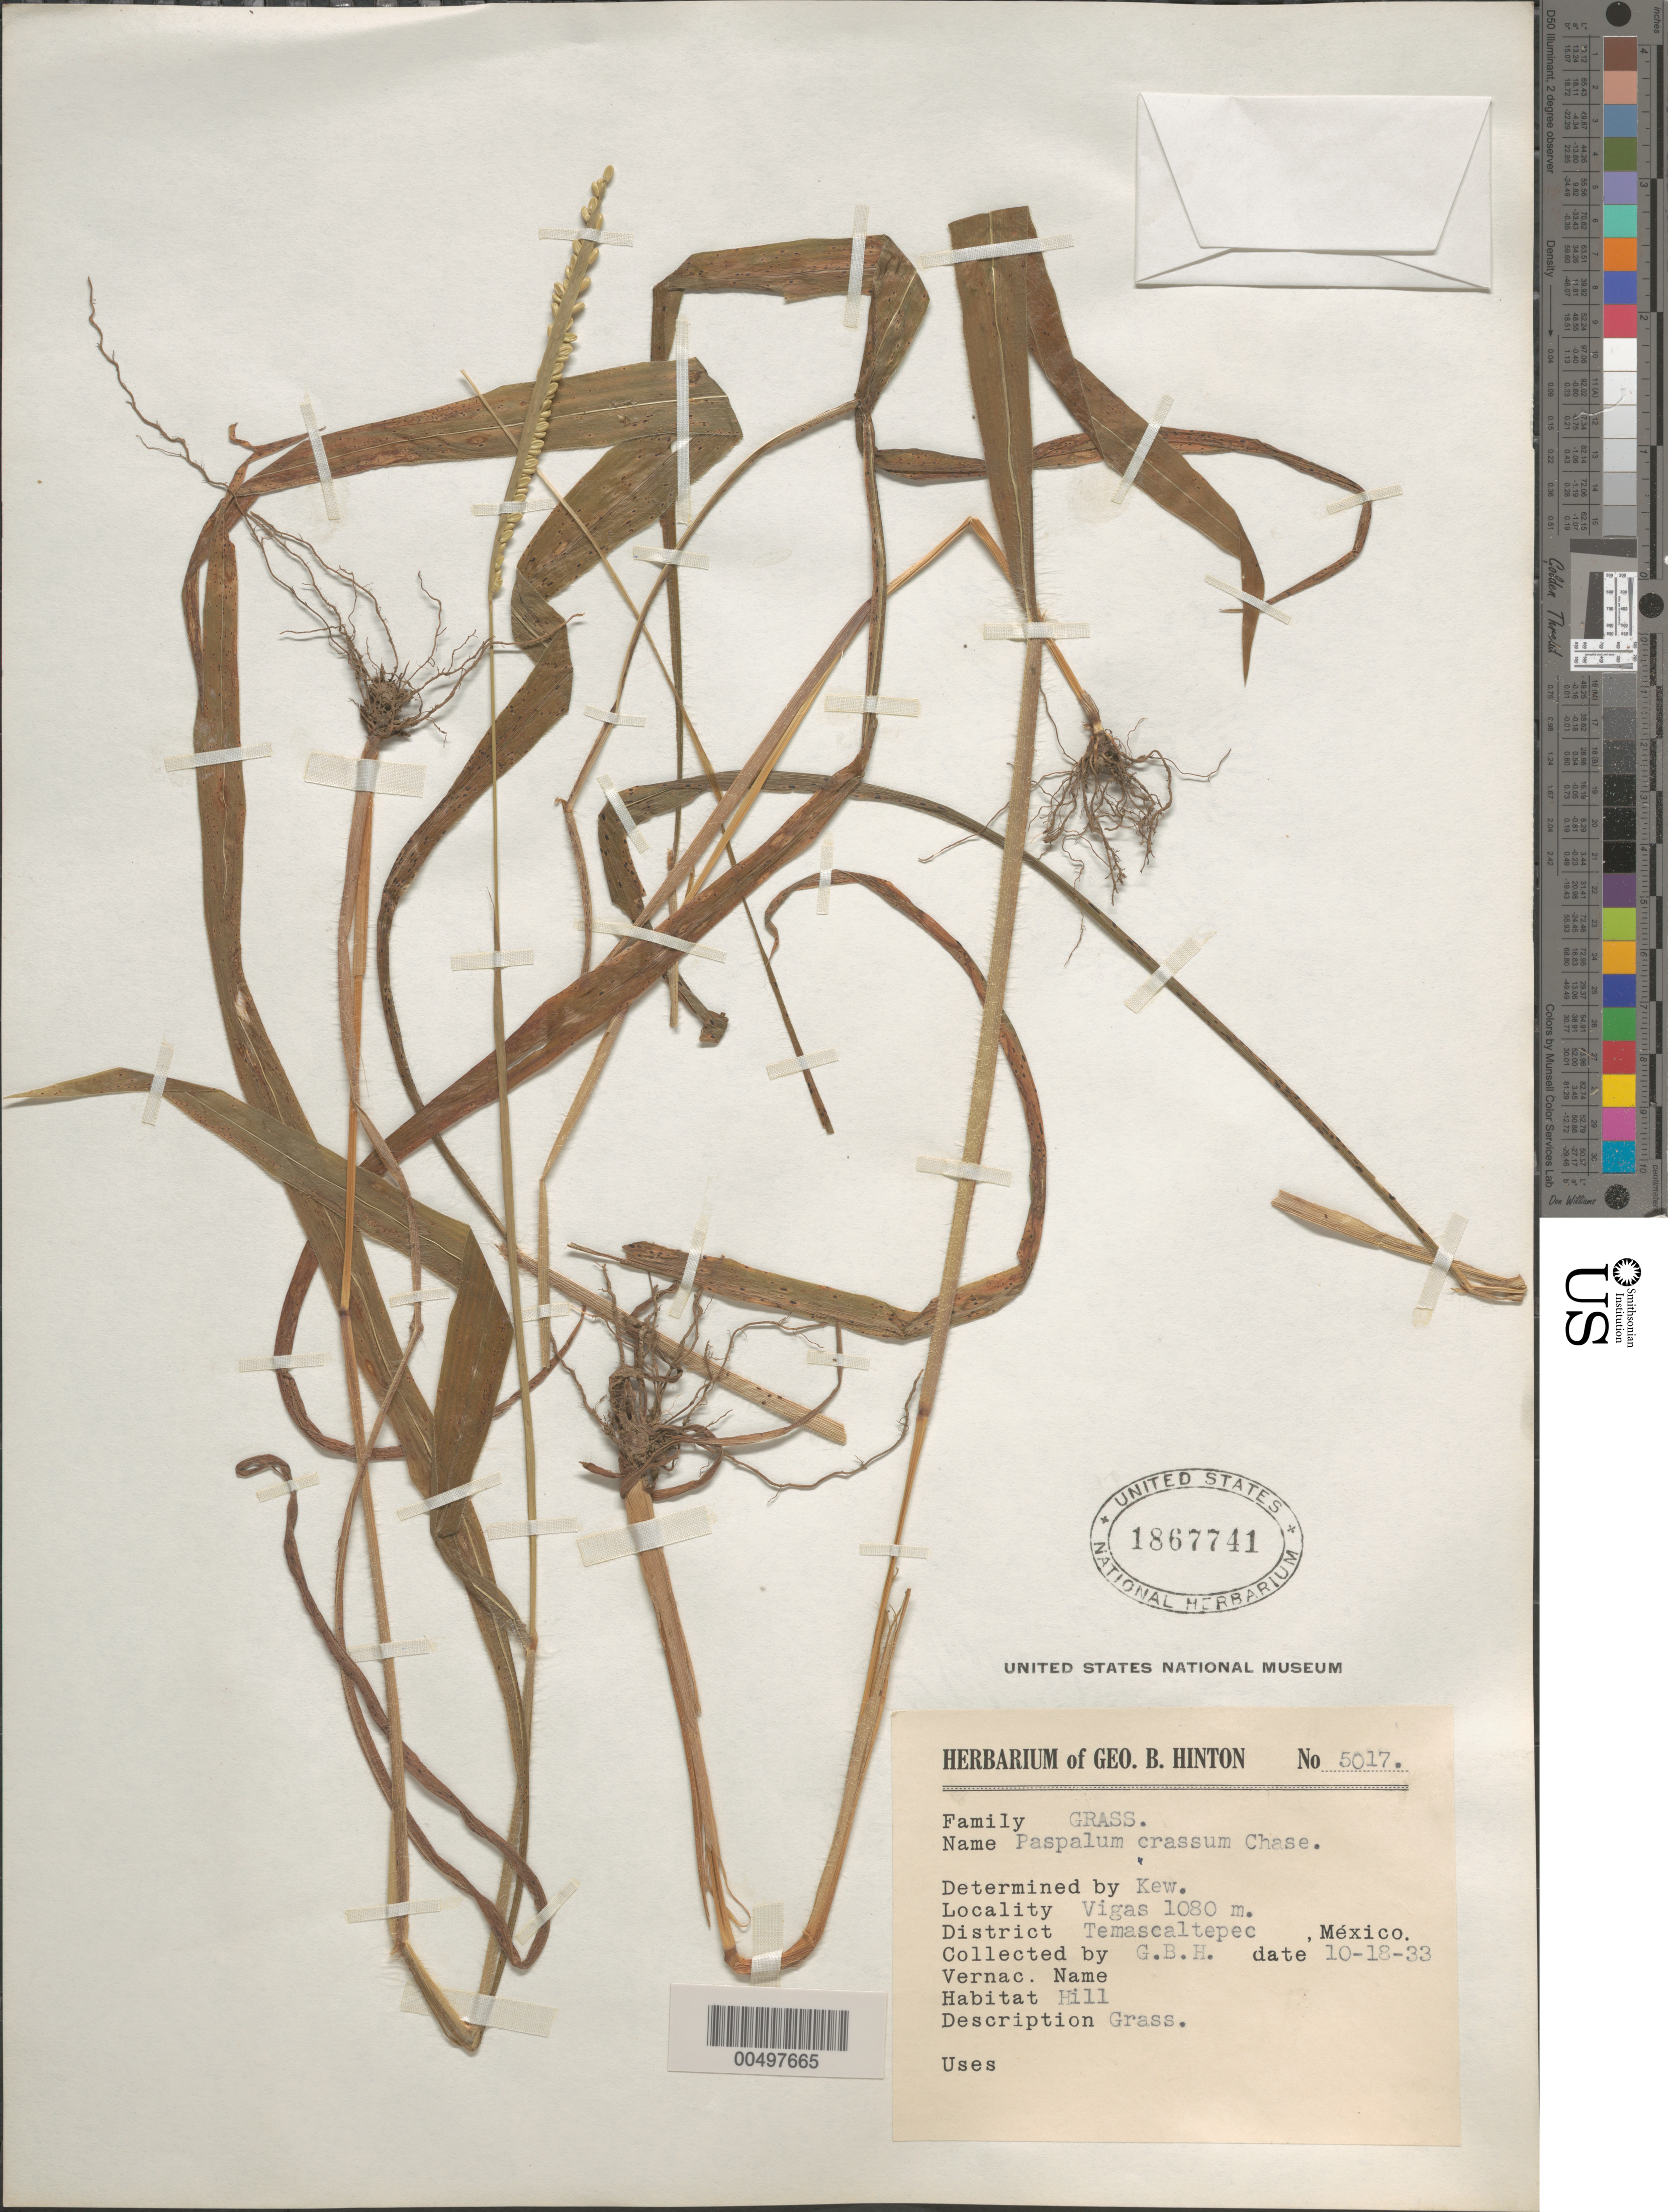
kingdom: Plantae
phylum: Tracheophyta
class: Liliopsida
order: Poales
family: Poaceae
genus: Paspalum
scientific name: Paspalum crassum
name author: Chase in Hitchc.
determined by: Kew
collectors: G. B. Hinton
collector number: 5017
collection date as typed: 18 Oct 1933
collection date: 1933-10-18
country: Mexico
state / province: México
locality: Vigas, Temascaltepec Dist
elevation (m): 1080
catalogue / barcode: US 1867741